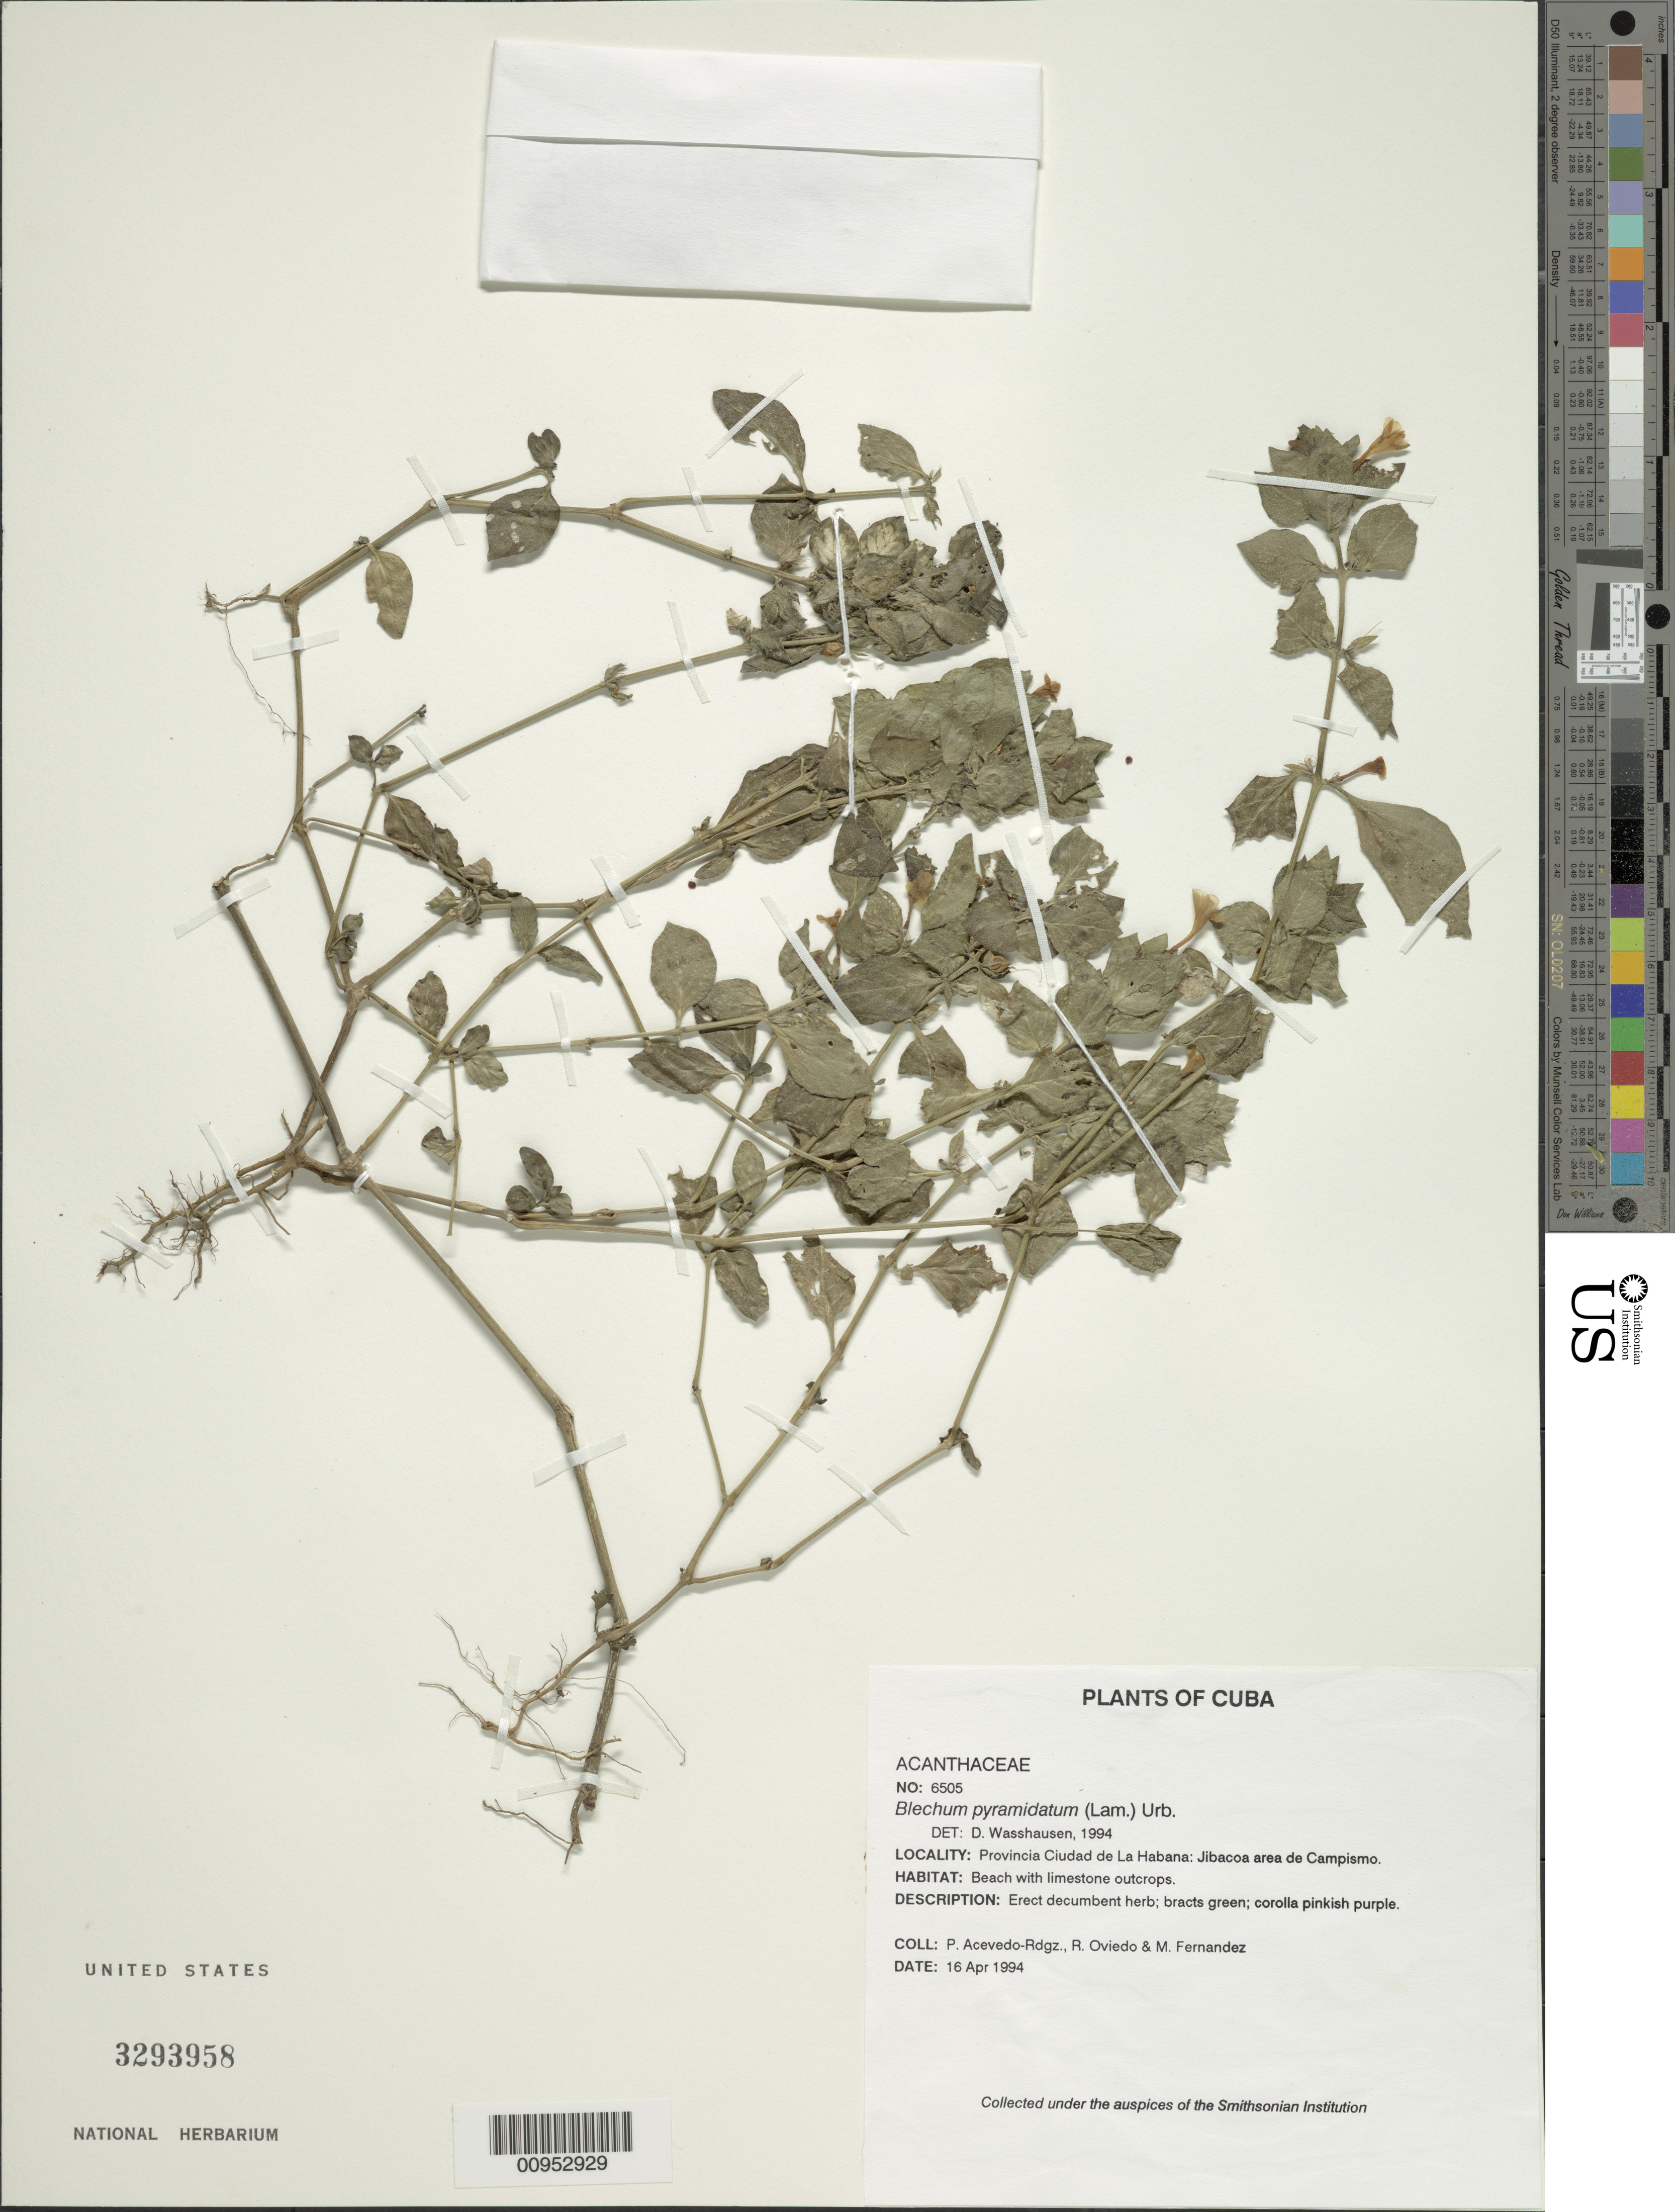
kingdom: Plantae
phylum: Tracheophyta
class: Magnoliopsida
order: Lamiales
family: Acanthaceae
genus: Blechum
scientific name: Blechum pyramidatum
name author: (Lam.) Urb.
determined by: Wasshausen, Dieter C., (BOT), Smithsonian Institution - National Museum of Natural History (UNITED STATES)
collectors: P. Acevedo-Rodr., R. Oviedo & M. Fernández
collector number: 6505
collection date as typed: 16 Apr 1994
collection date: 1994-04-16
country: Cuba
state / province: Mayabeque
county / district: Municipio Santa Cruz del Norte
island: Cuba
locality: Jibacoa area de Campismo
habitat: Beach with limestone outcrops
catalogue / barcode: US 3293958